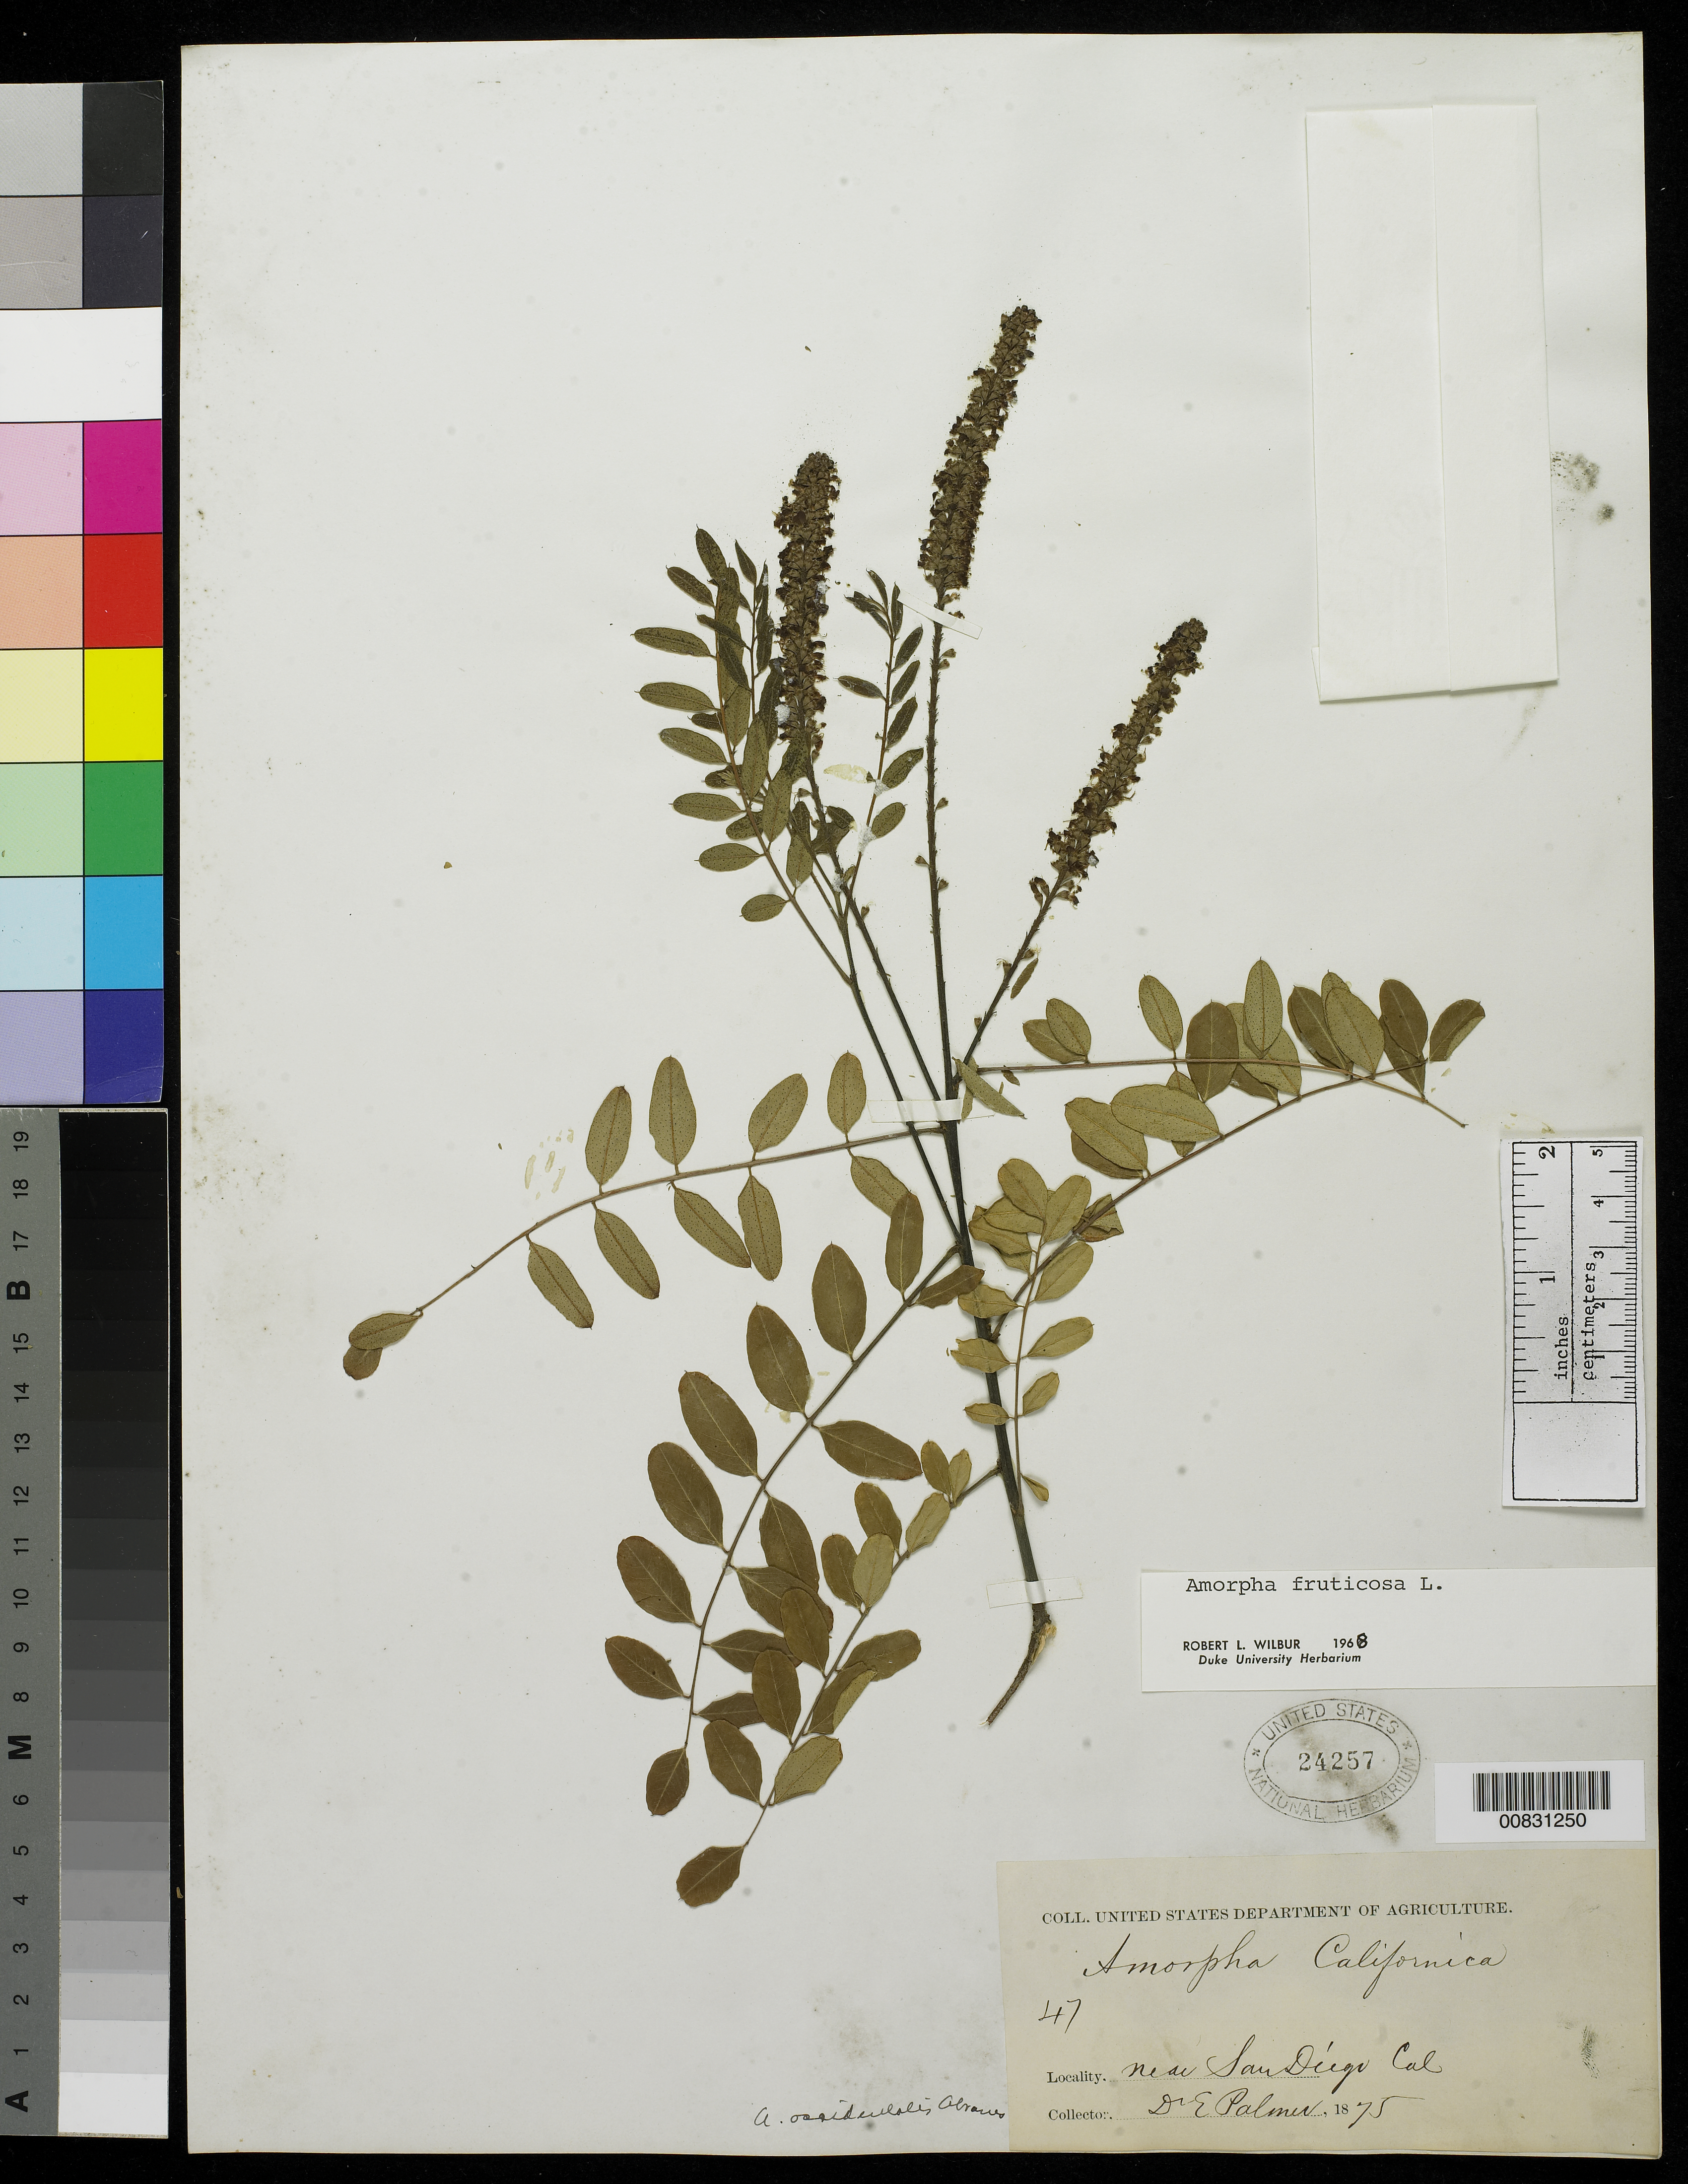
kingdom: Plantae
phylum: Tracheophyta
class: Magnoliopsida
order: Fabales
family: Fabaceae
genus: Amorpha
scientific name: Amorpha fruticosa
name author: L.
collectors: E. Palmer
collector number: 47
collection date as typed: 1875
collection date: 1875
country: United States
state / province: California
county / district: San Diego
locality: Near San Diego, California.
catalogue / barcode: US 24257